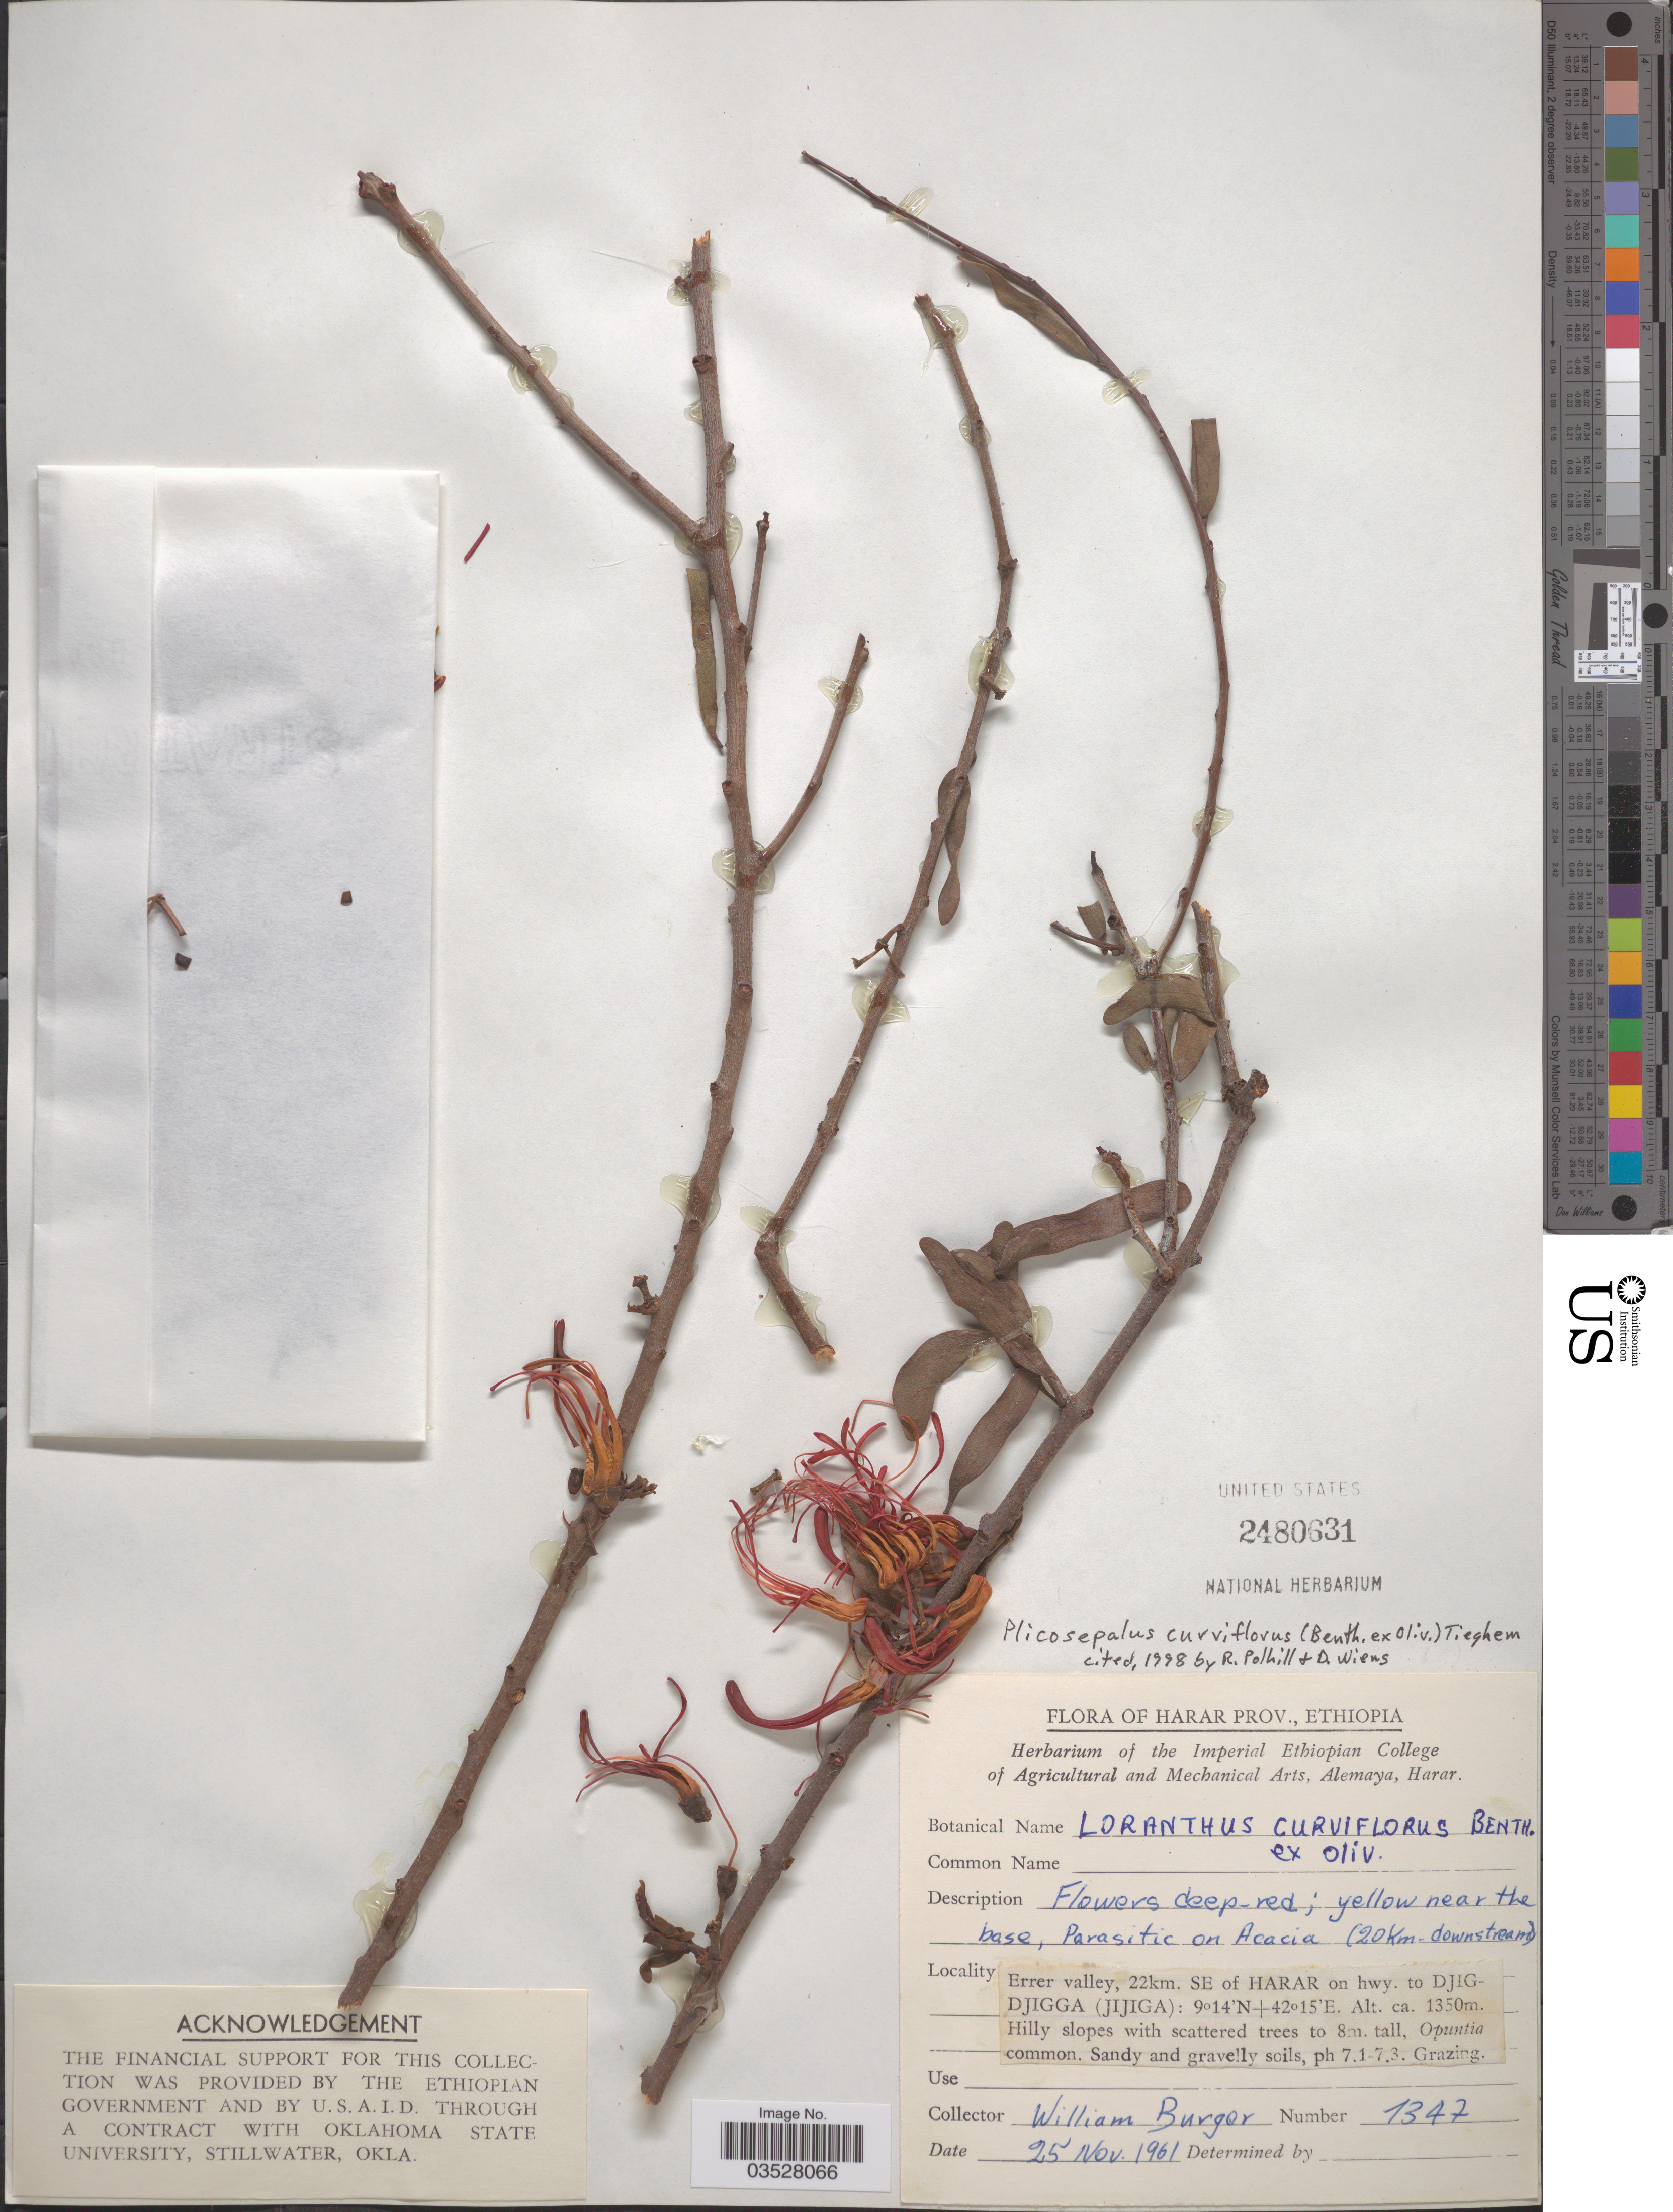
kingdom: Plantae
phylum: Tracheophyta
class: Magnoliopsida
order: Santalales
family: Loranthaceae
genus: Plicosepalus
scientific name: Plicosepalus curviflorus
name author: (Benth. ex Oliv.) Tiegh.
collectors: W. Buger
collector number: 1347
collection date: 1961-11-25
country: Ethiopia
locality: Harar Prov. Errer valley, 22km. SE of Harar on Hwy. to Djig-Djigga (Jijiga).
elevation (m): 1350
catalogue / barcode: US 2480631